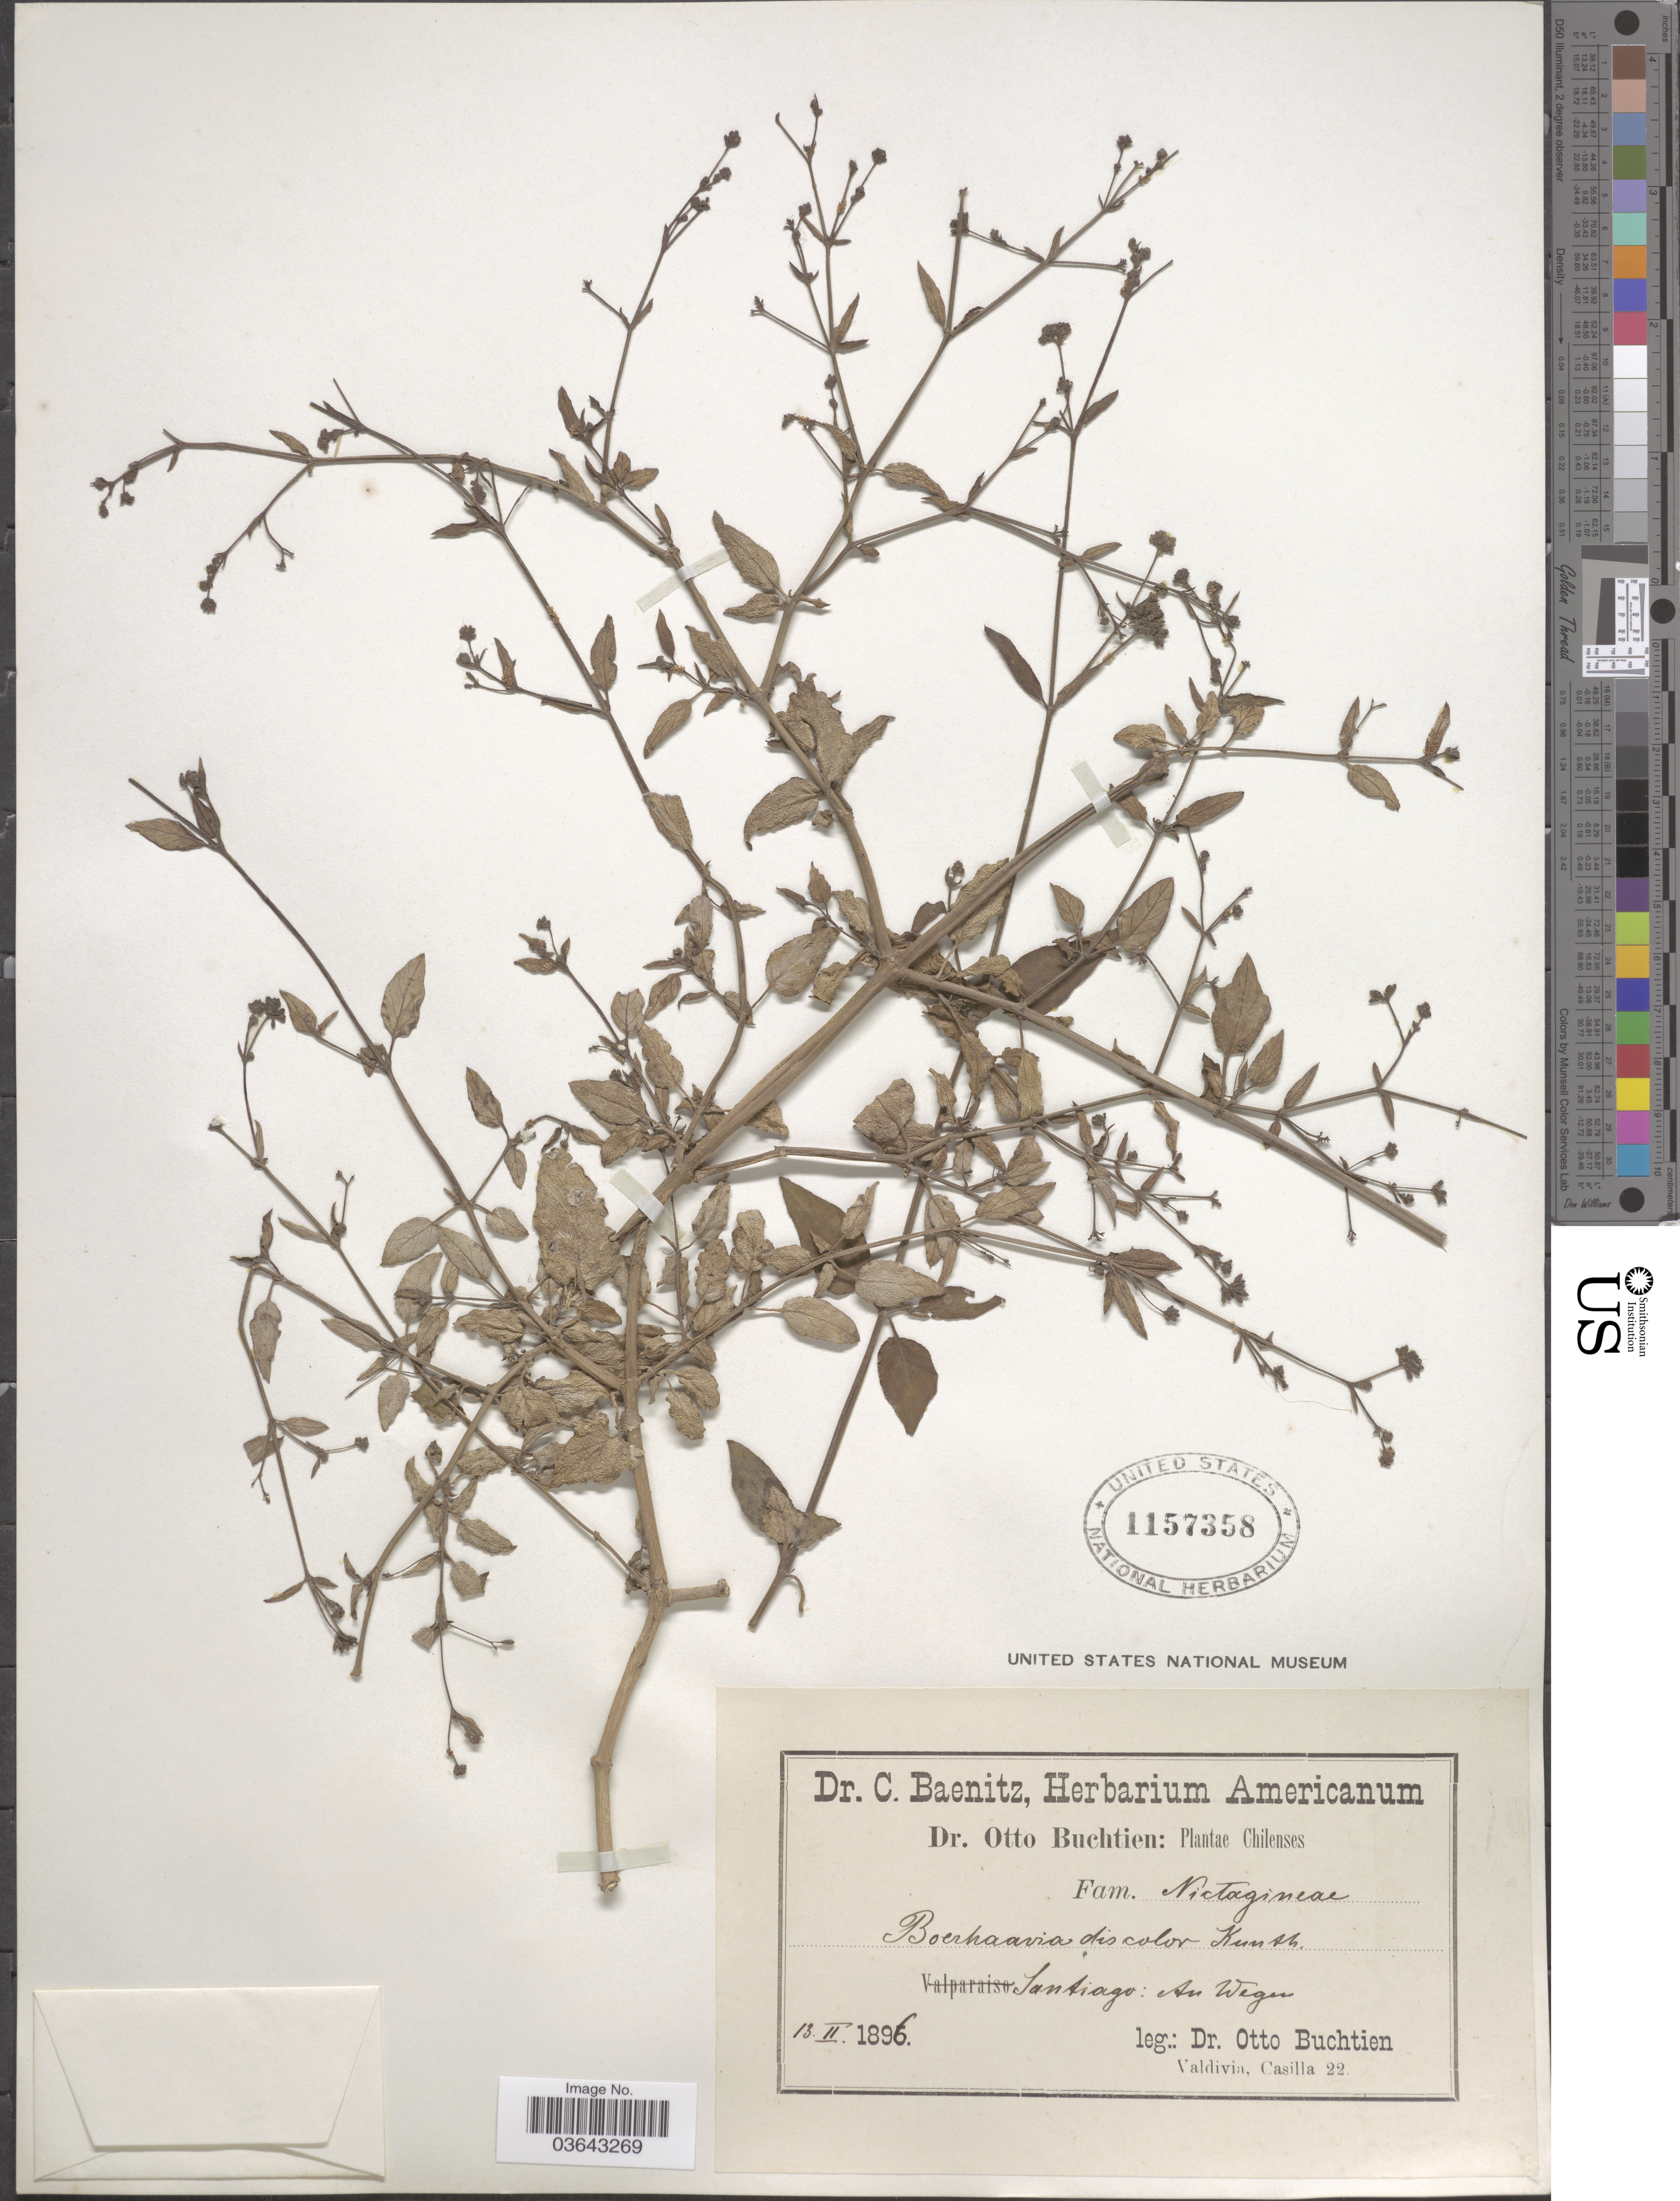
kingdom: Plantae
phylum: Tracheophyta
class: Magnoliopsida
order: Caryophyllales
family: Nyctaginaceae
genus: Boerhavia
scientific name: Boerhavia diffusa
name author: L.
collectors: O. Buchtien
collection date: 1896-02-13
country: Chile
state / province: Región Metropolitana (RM)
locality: Santiago.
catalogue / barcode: US 1157358